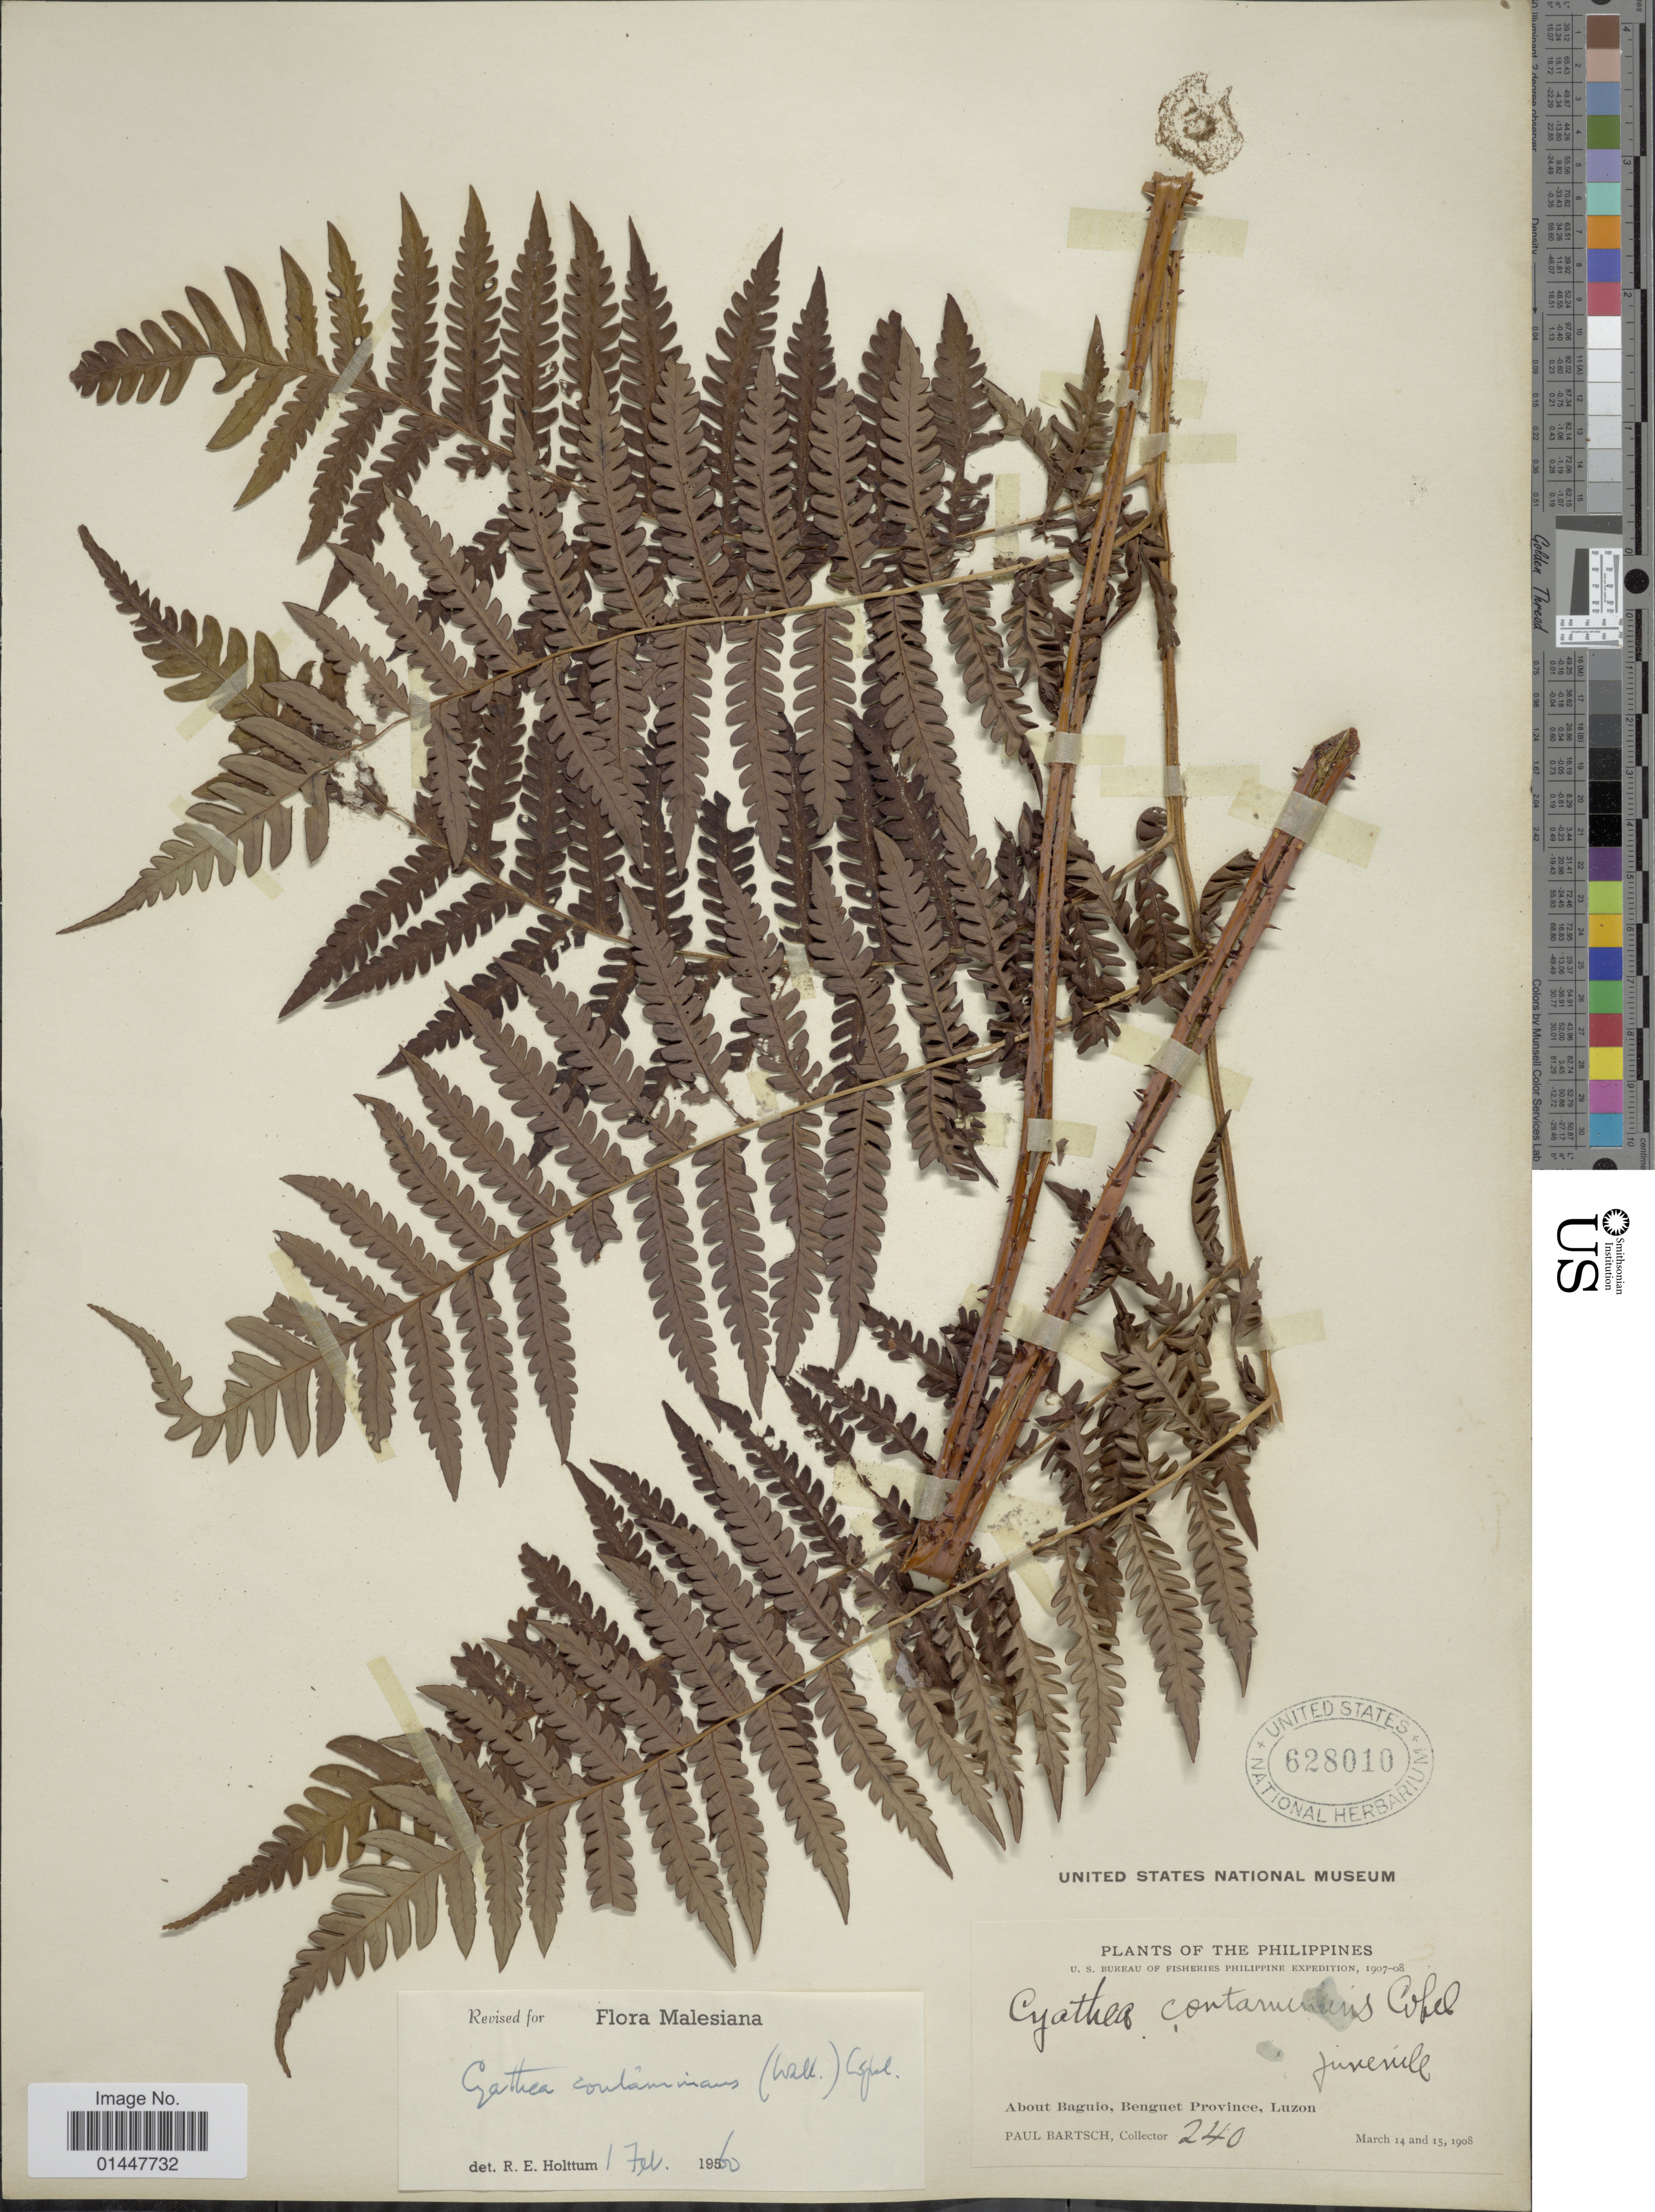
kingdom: Plantae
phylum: Tracheophyta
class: Polypodiopsida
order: Cyatheales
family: Cyatheaceae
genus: Sphaeropteris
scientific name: Sphaeropteris glauca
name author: (Blume) R.M. Tryon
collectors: P. Bartsch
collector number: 240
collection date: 1908-03-14/1908-03-15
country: Philippines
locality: About Baguio, Benguet Province, Luzon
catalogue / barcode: US 628010